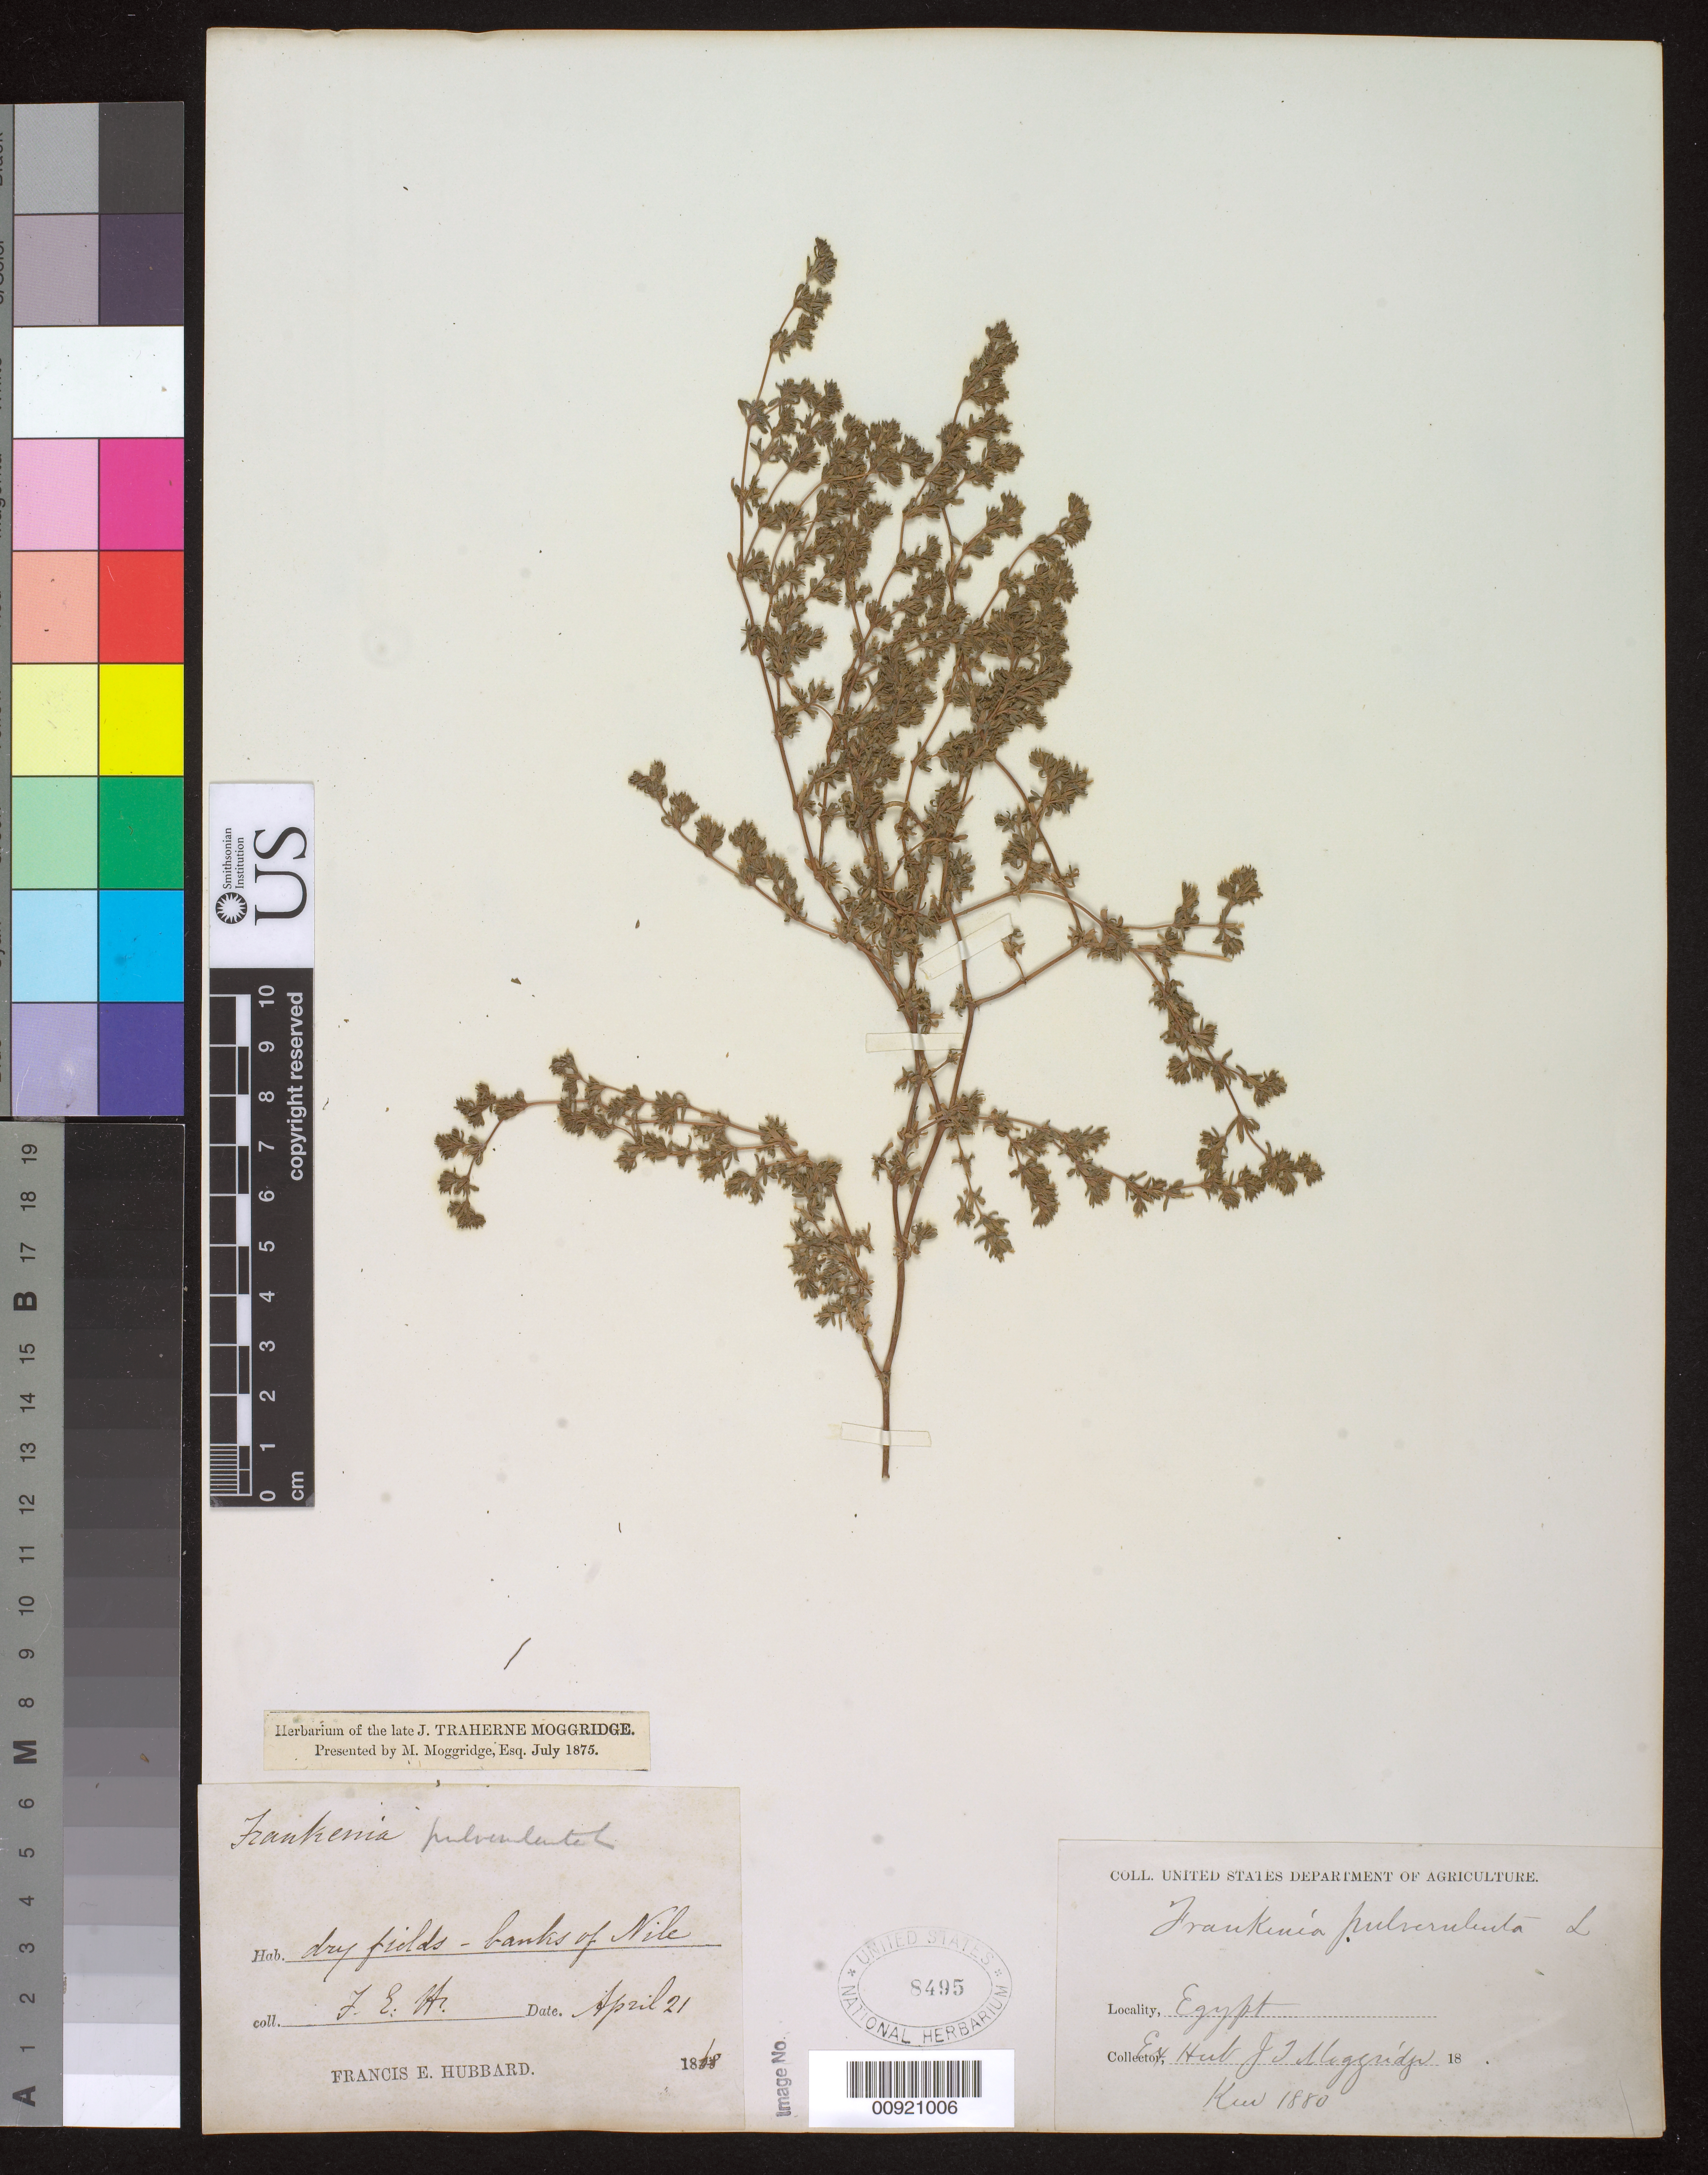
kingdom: Plantae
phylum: Tracheophyta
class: Magnoliopsida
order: Caryophyllales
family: Frankeniaceae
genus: Frankenia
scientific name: Frankenia pulverulenta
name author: L.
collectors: F. E. Hubbard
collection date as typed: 21 Apr 1868 or 21 Apr 1878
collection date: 1868-04-21 or 1878-04-21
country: Egypt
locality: Banks of Nile.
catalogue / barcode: US 8495